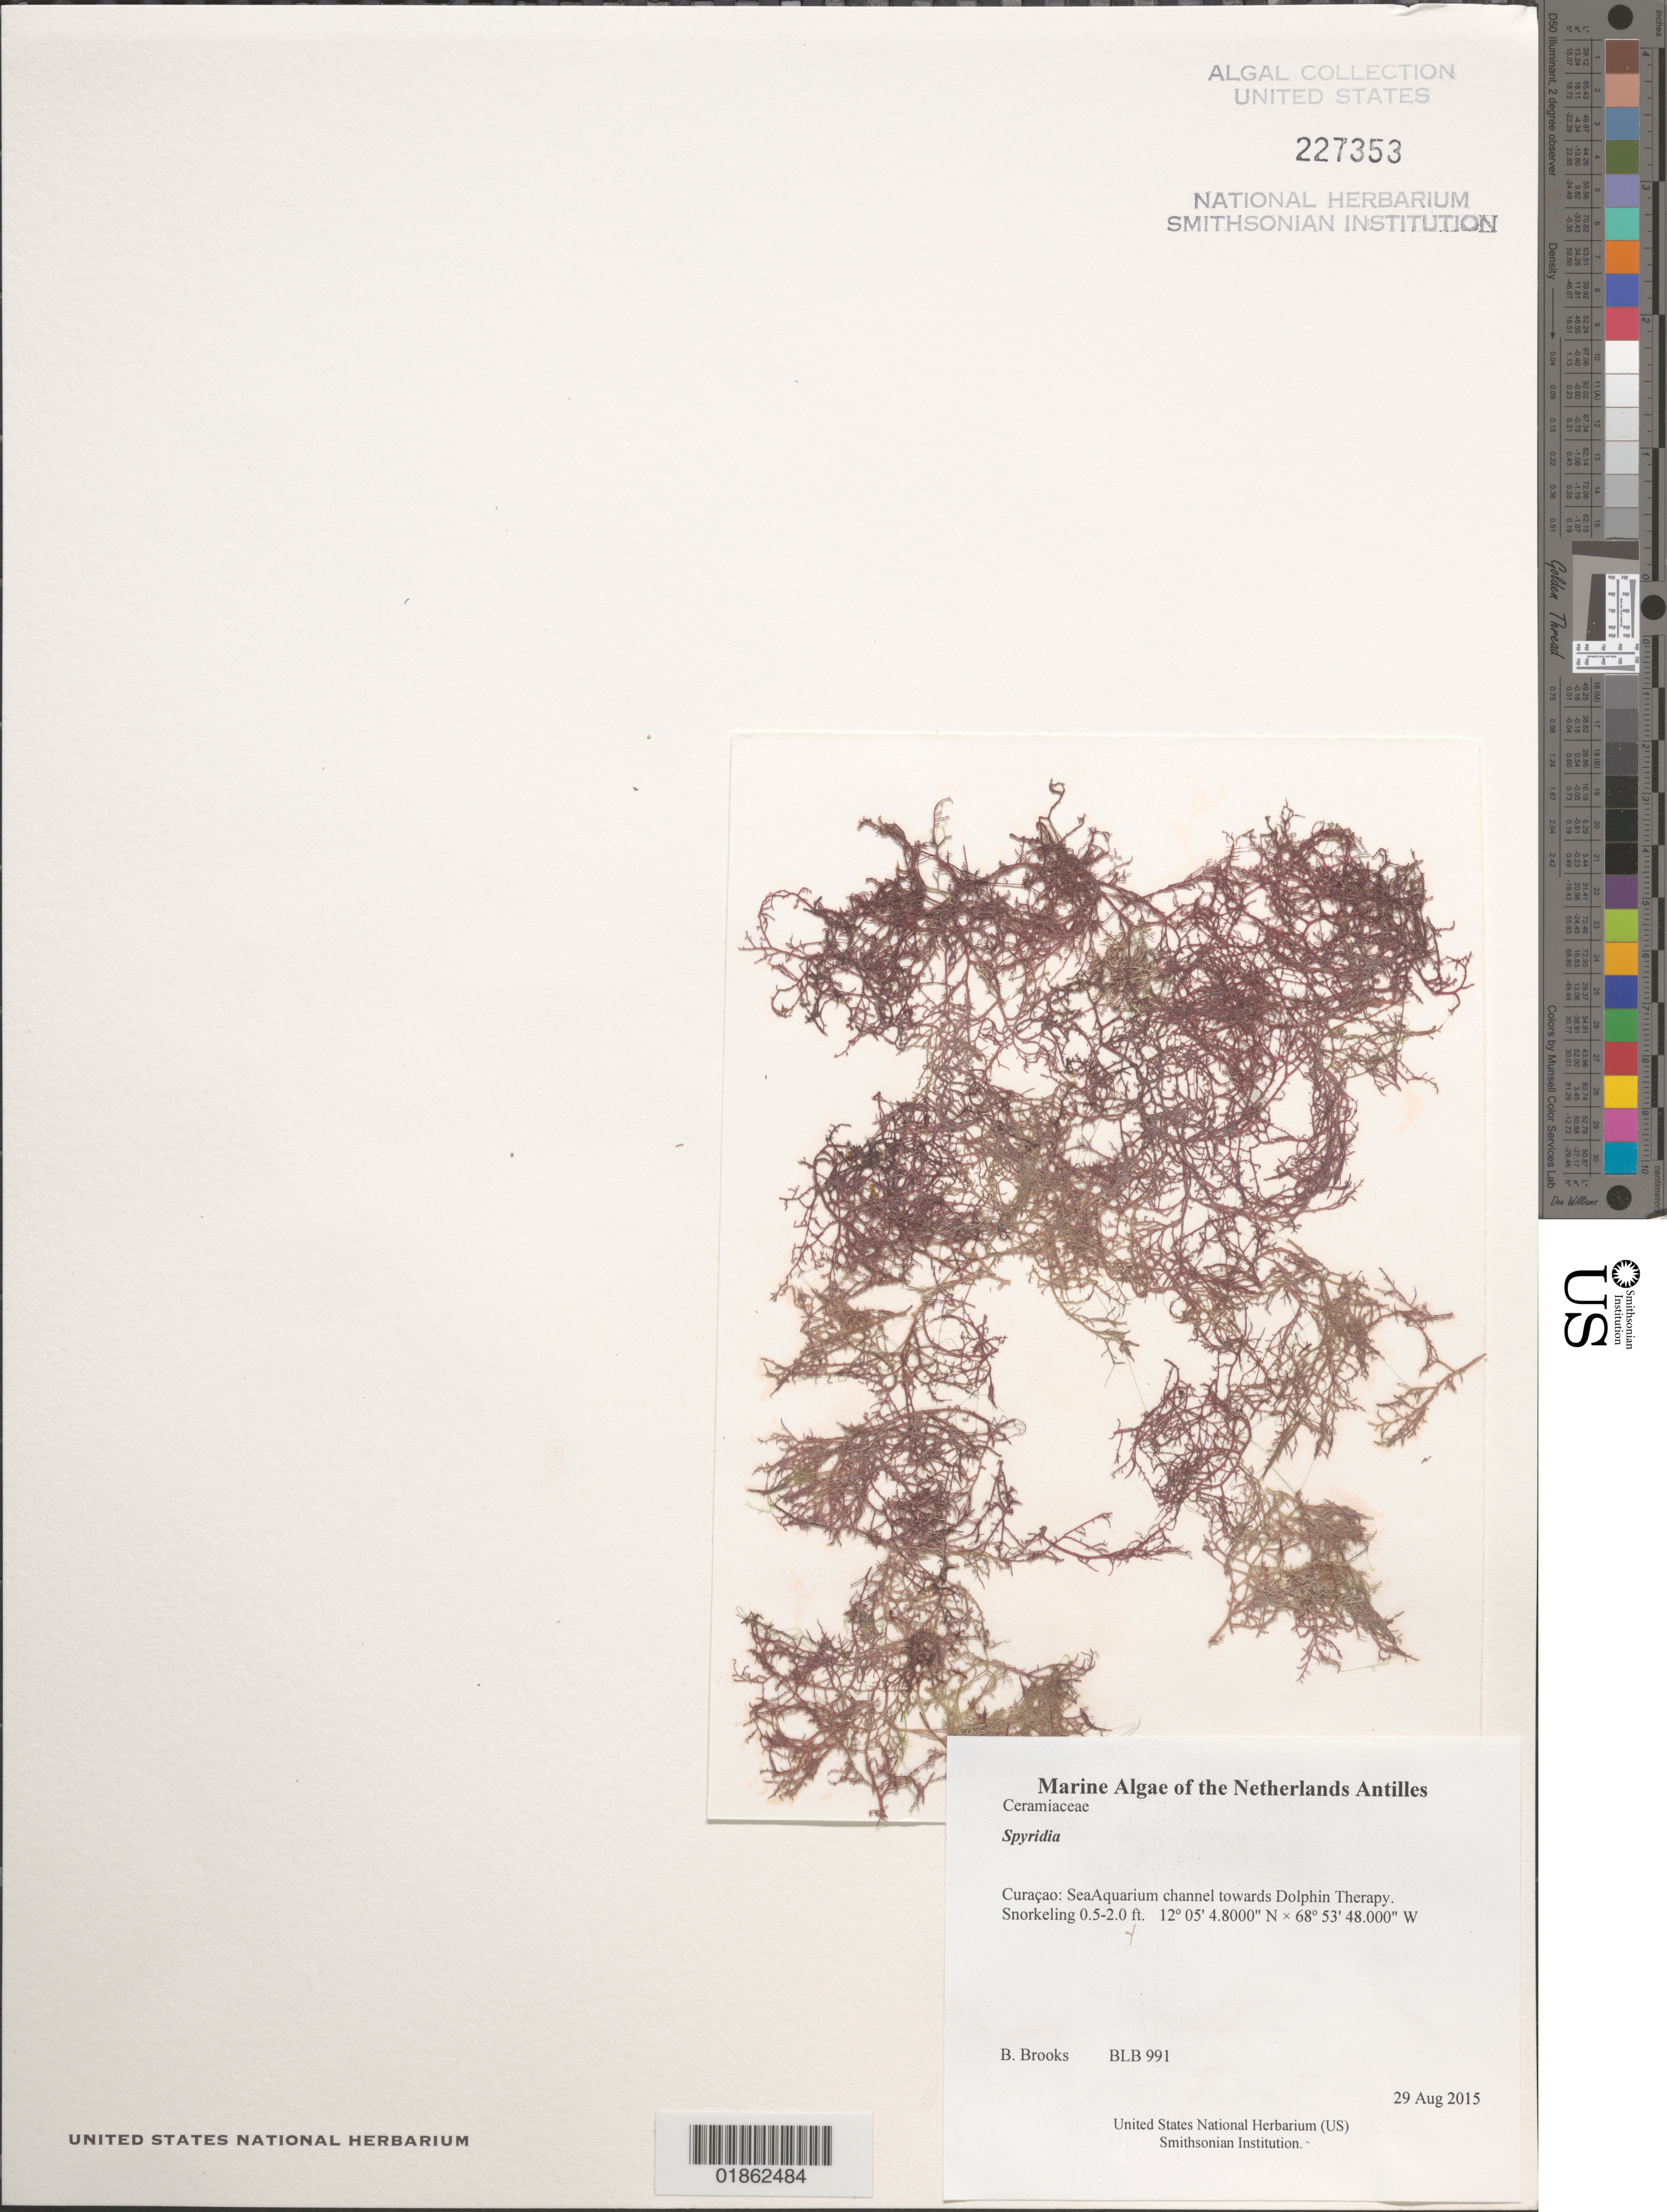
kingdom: Plantae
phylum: Rhodophyta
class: Florideophyceae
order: Ceramiales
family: Spyridiaceae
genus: Spyridia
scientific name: Spyridia sp.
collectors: B. Brooks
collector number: BLB 991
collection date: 2015-08-29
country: Curaçao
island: Curaçao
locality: SeaAquarium channel towards Dolphin Therapy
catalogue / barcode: US 227353